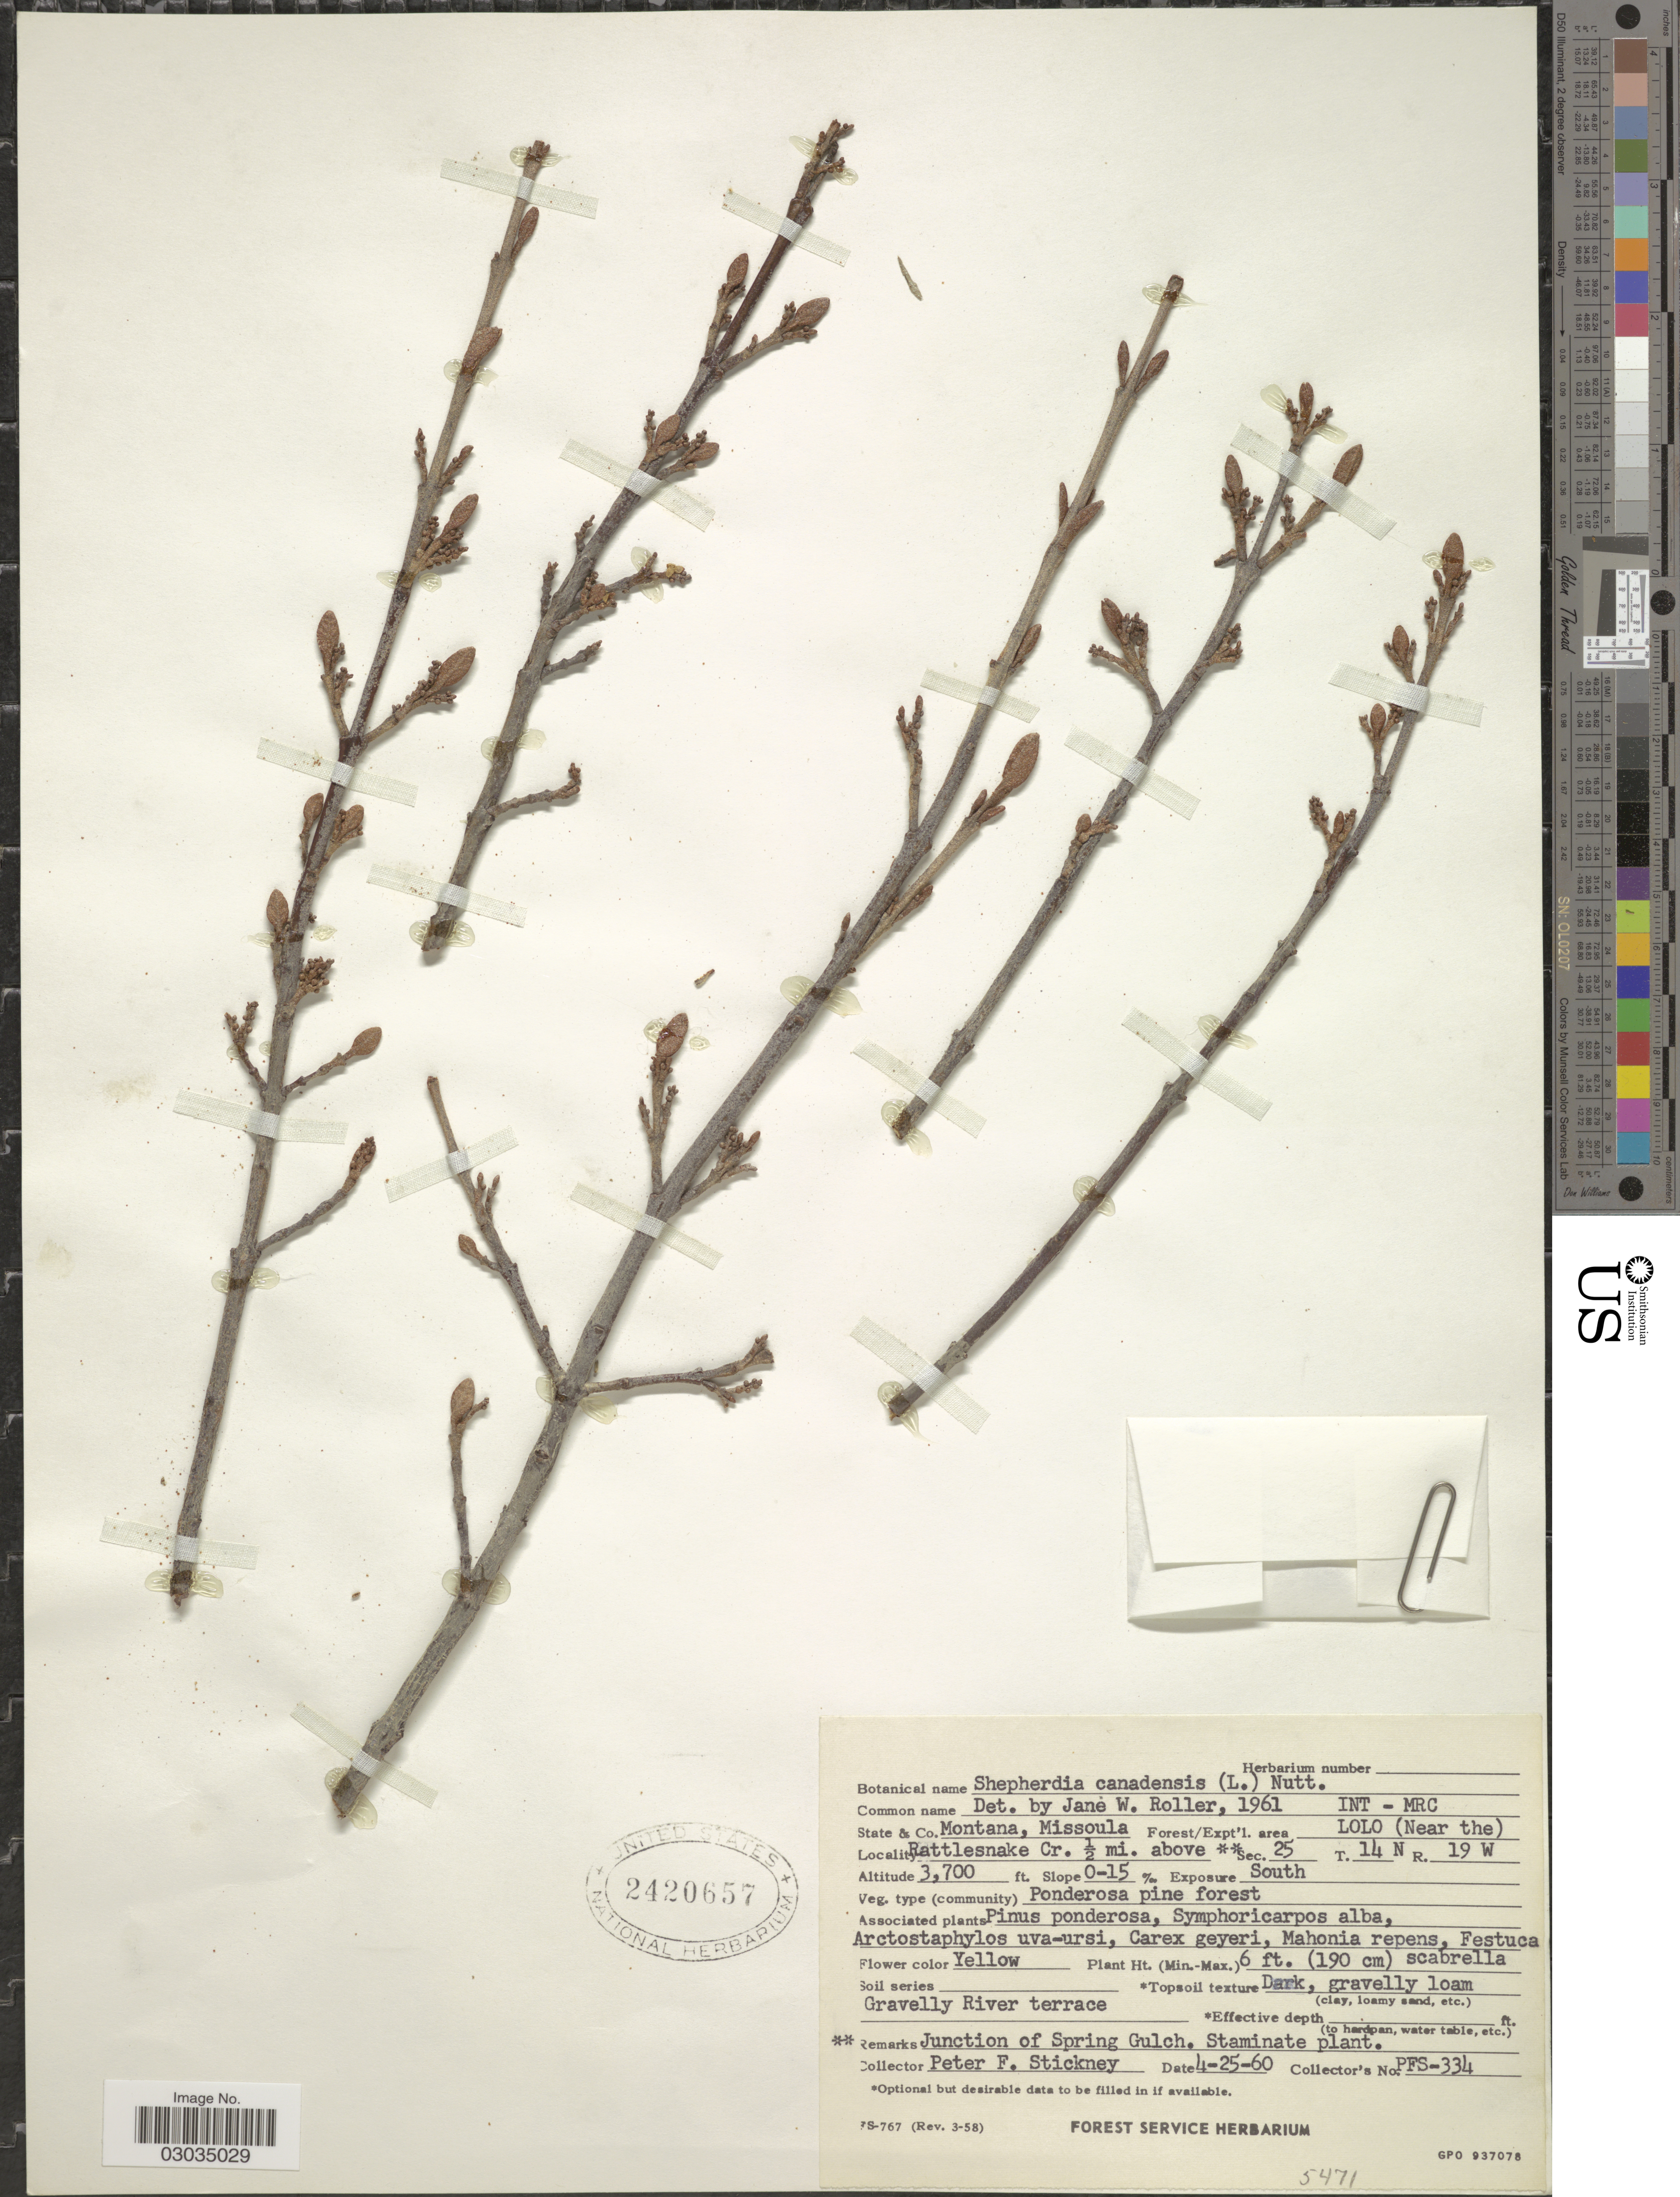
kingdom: Plantae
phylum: Tracheophyta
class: Magnoliopsida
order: Rosales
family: Elaeagnaceae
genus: Shepherdia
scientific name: Shepherdia canadensis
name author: (L.) Nutt.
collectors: P. Stickney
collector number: PFS-334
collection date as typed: Transcribed d/m/y: 25/4/60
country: United States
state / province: Montana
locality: Montana, Missoula, Lolo (Near the) Rattlesnake Cr. ½ mi. above, Sec. 25, T. 14 N, R. 19 W.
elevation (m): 1128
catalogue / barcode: US 2420657